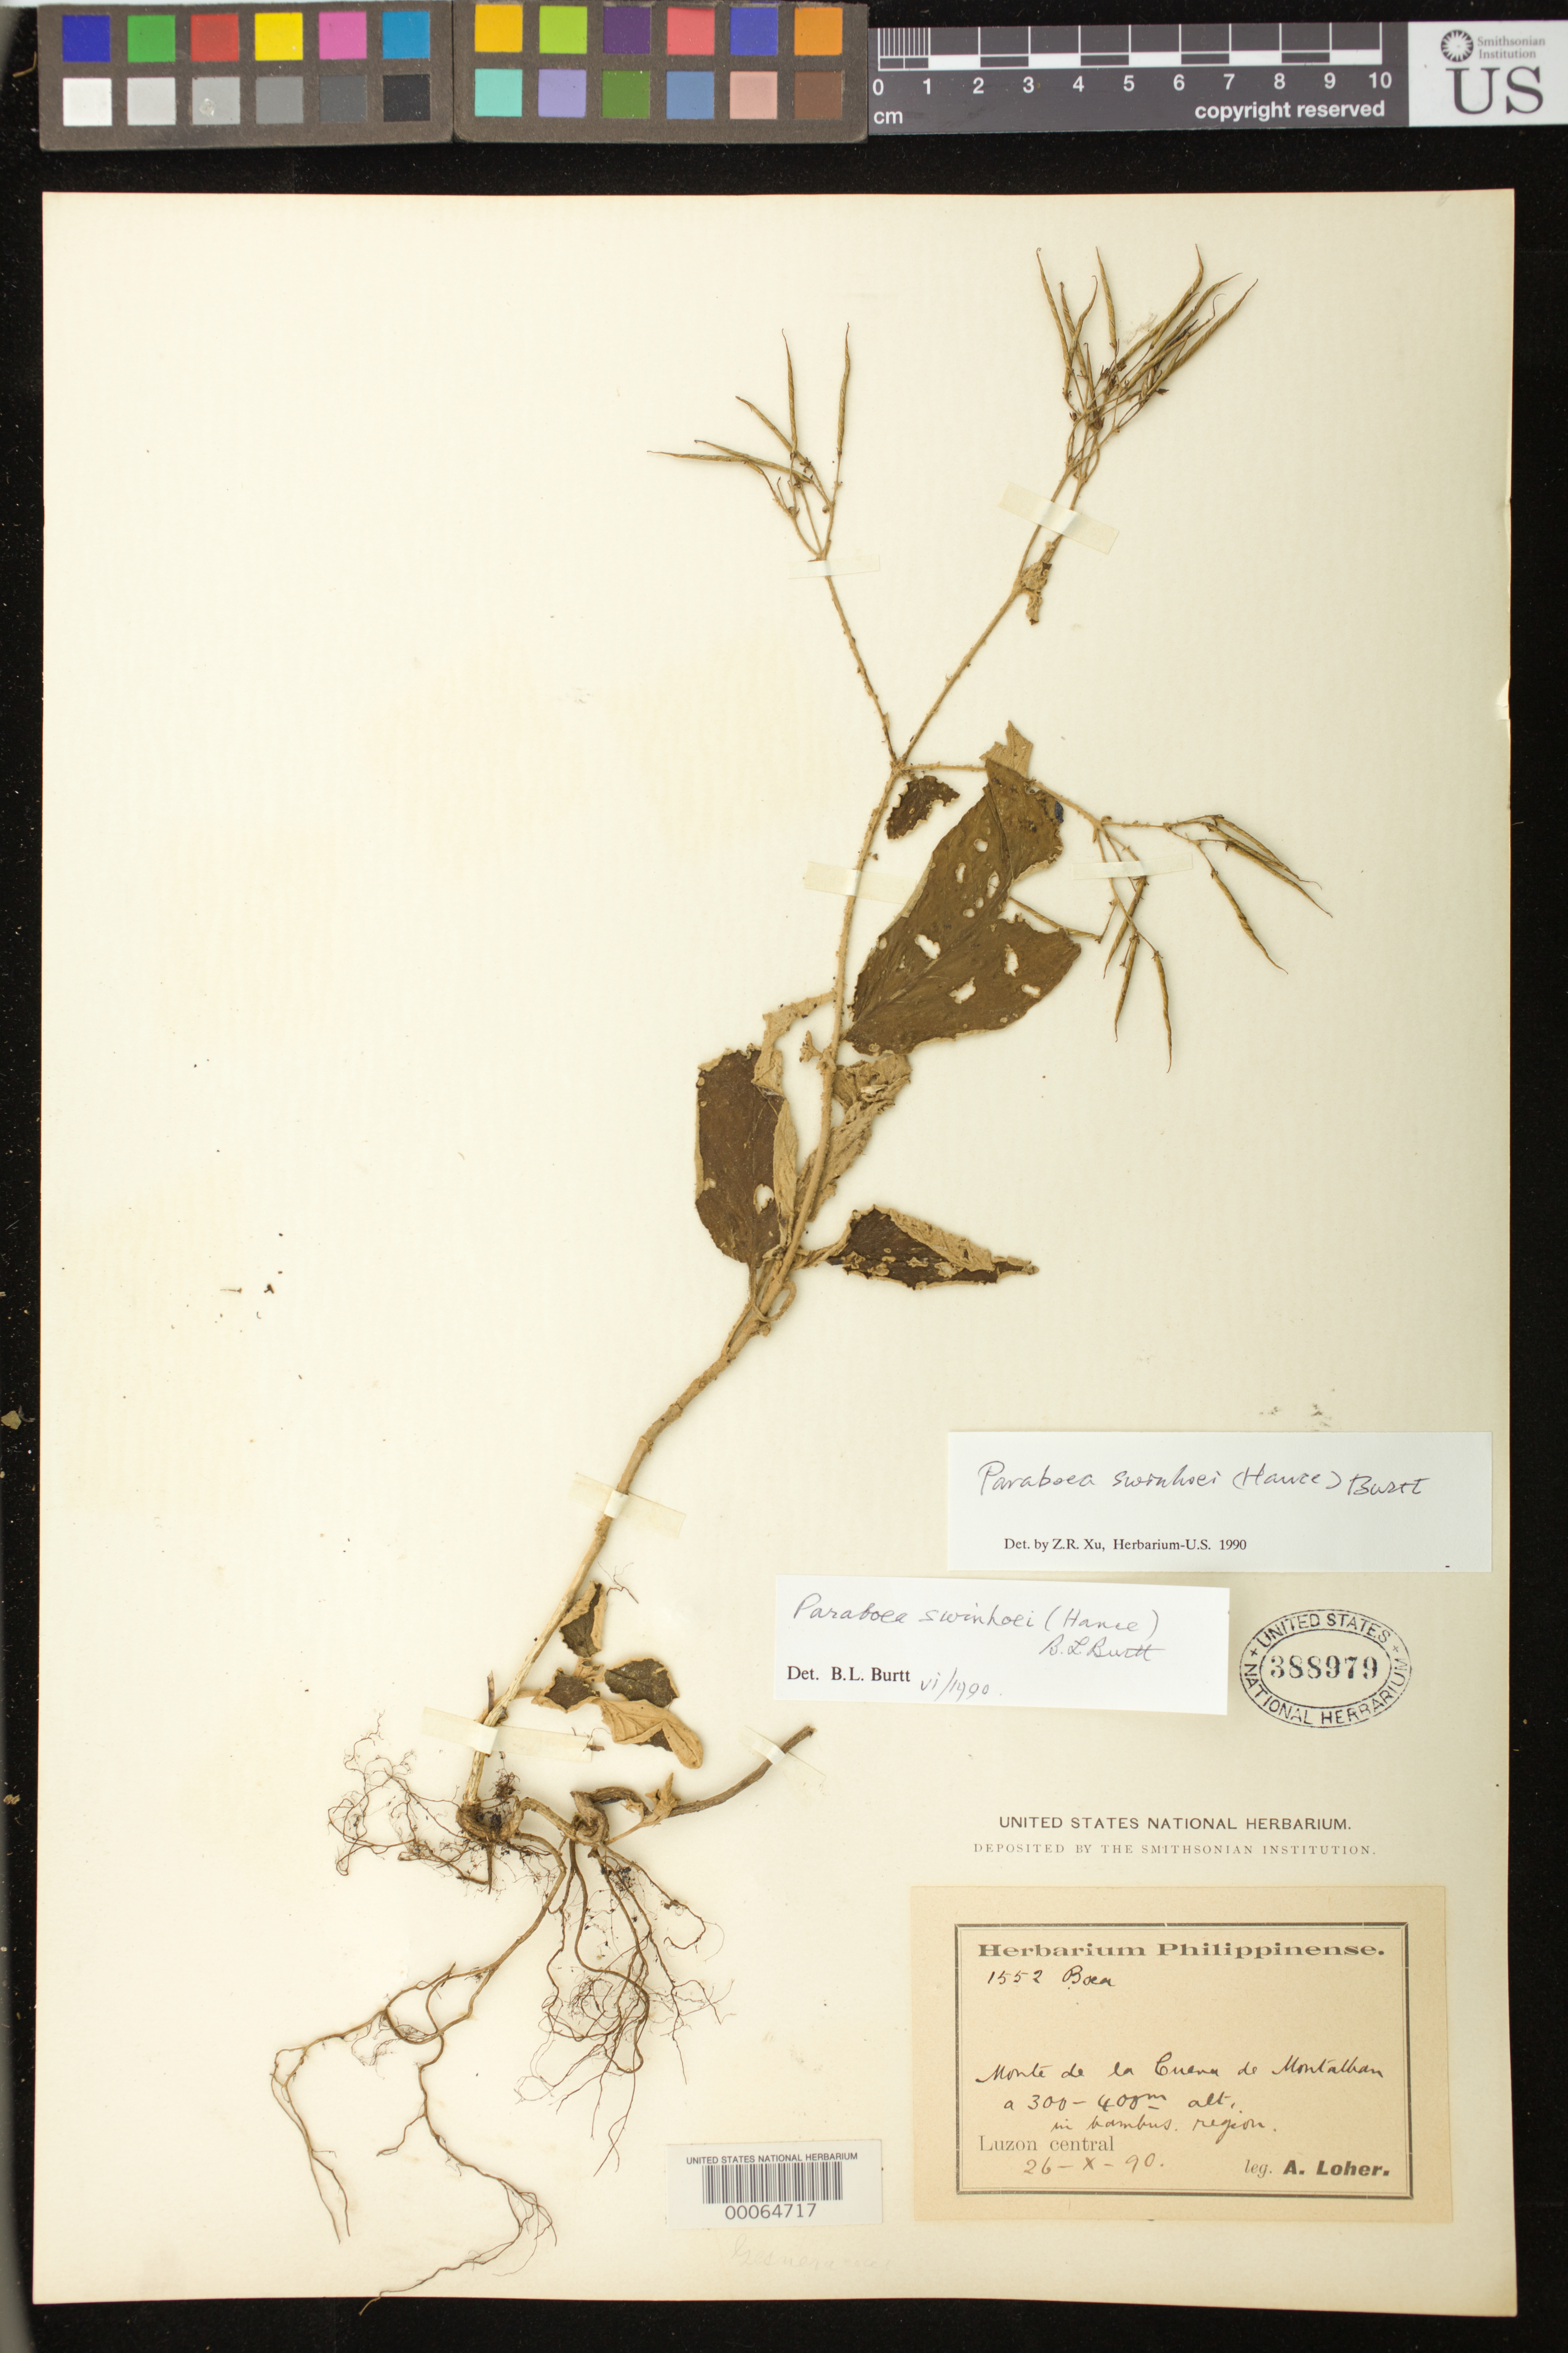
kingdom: Plantae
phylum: Tracheophyta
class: Magnoliopsida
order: Lamiales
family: Gesneriaceae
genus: Paraboea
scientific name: Paraboea swinhoei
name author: (Hance) B.L. Burtt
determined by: Burtt, B. L.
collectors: A. Loher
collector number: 1552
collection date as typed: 26 Oct 1890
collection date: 1890-10-26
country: Philippines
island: Luzon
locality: Monte de la cuena de montalban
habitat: In bambus region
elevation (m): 300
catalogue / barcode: US 388979